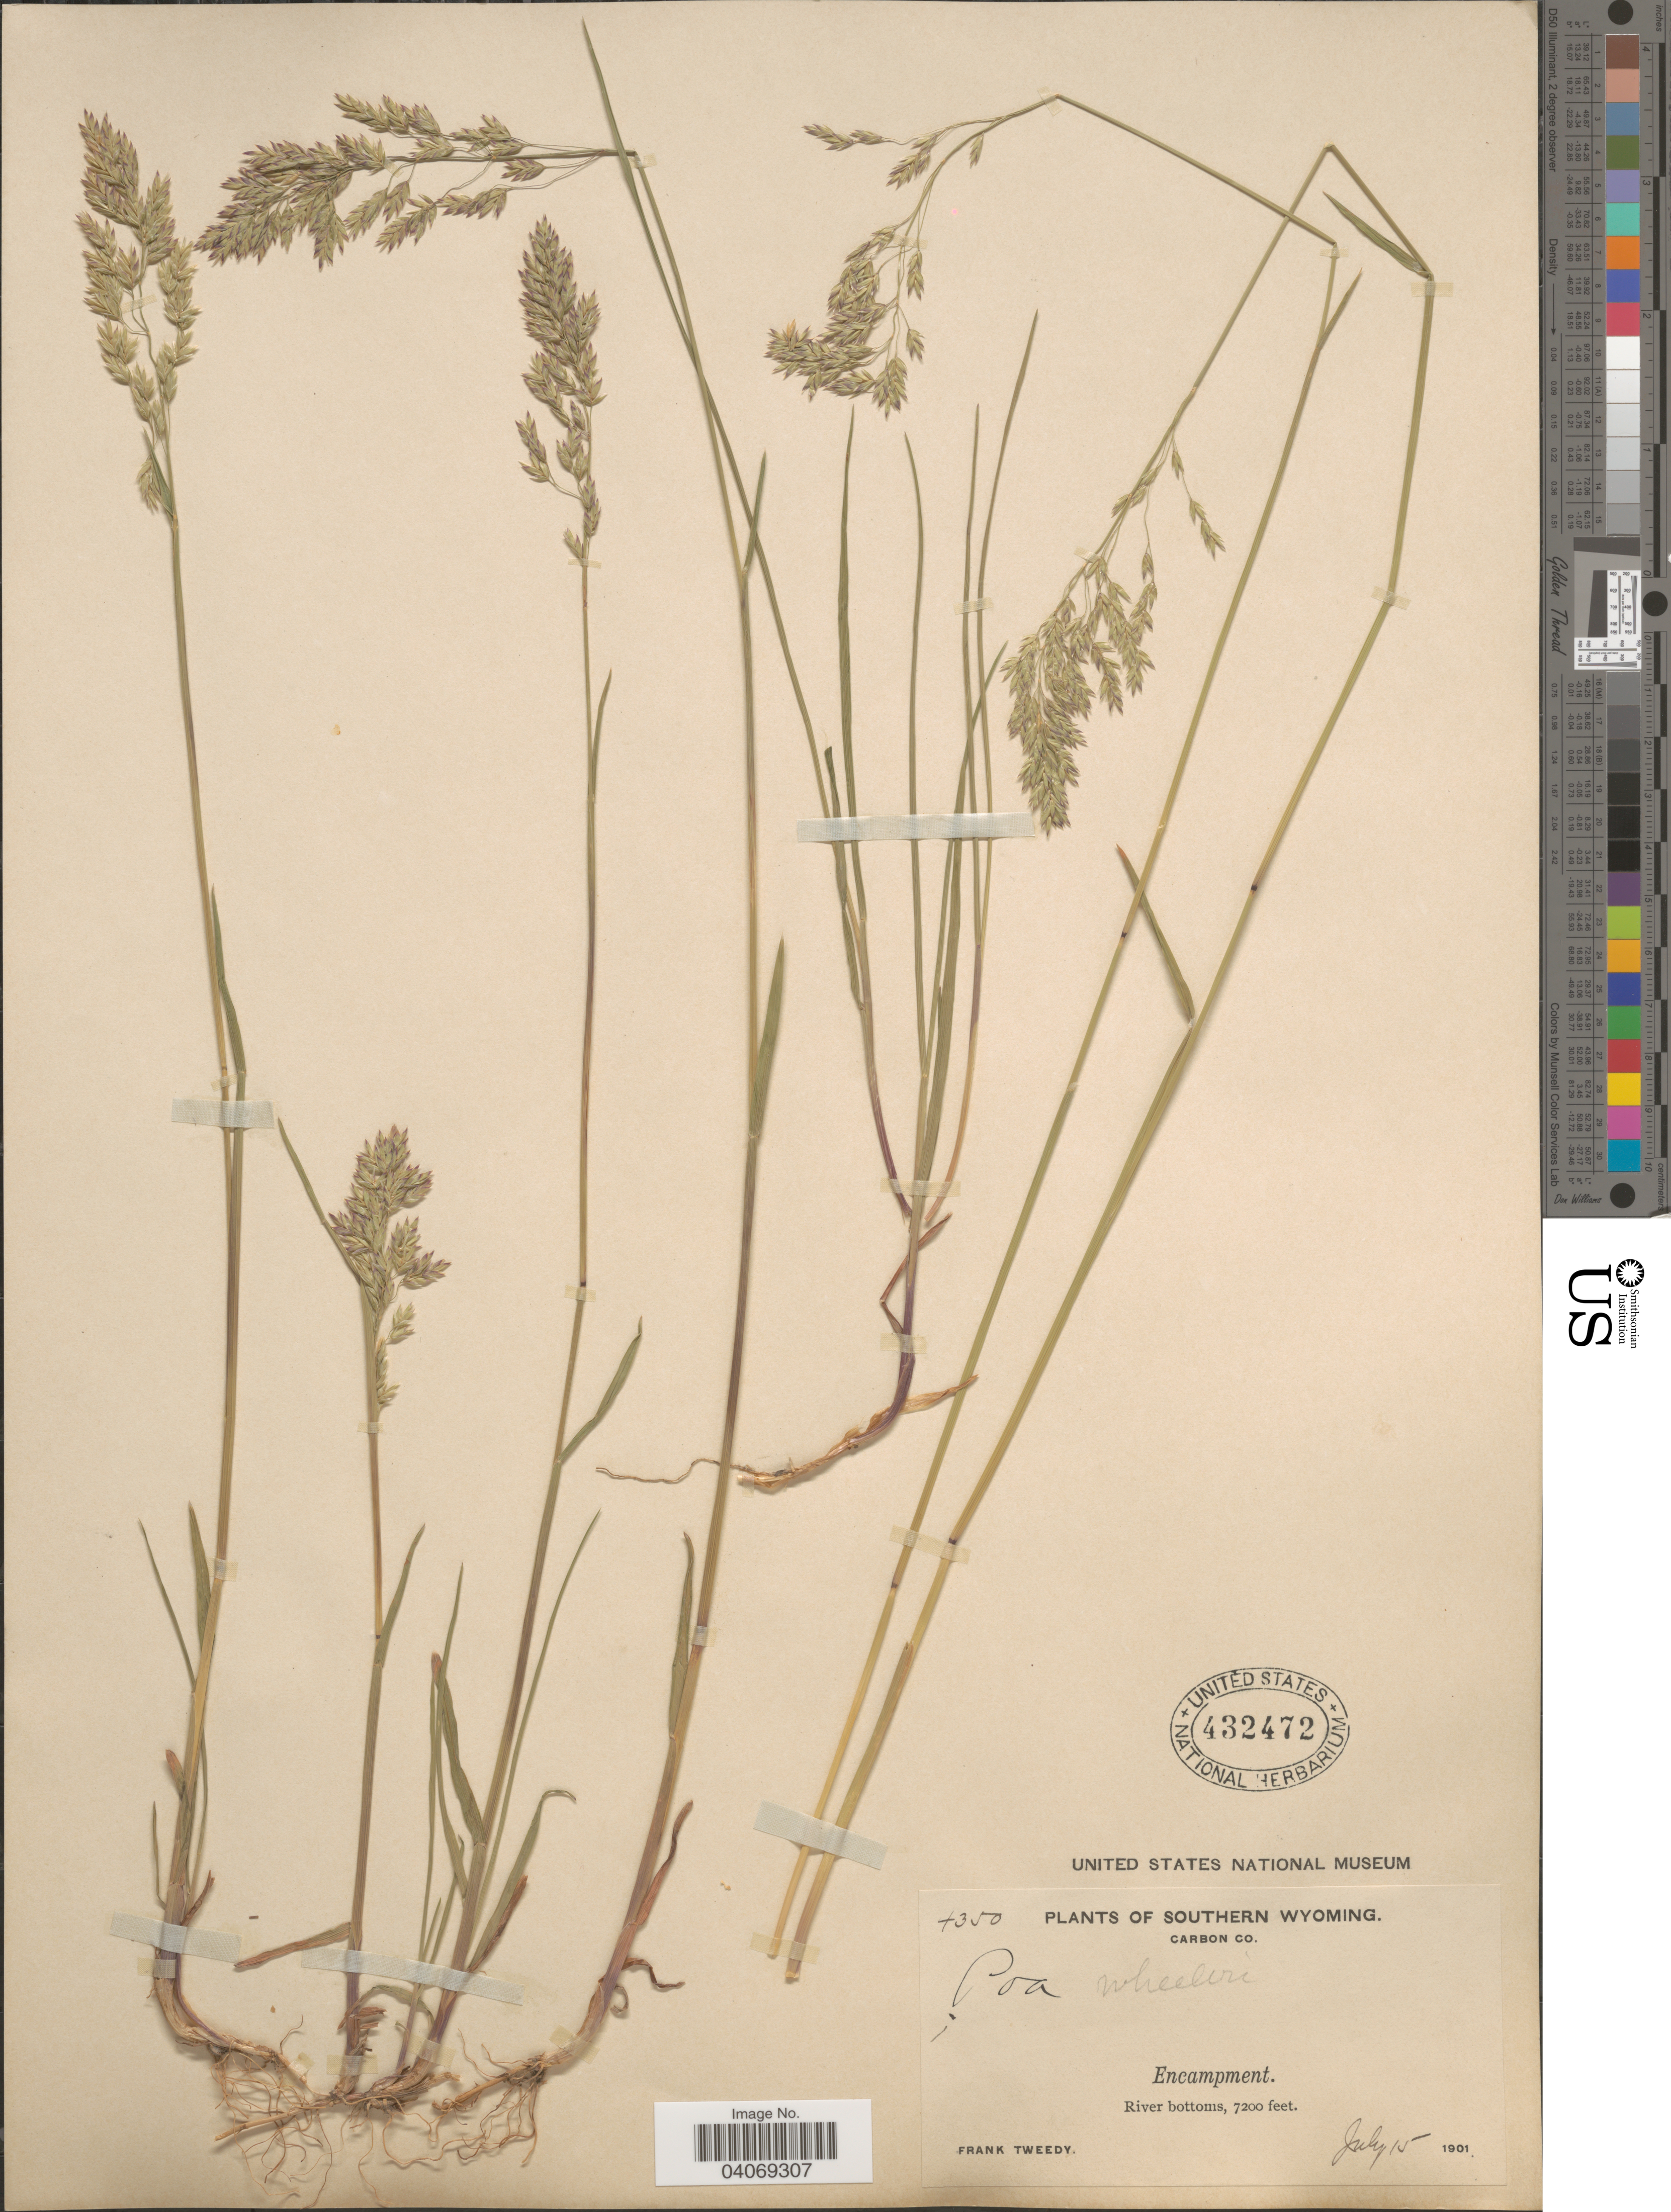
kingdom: Plantae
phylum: Tracheophyta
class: Liliopsida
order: Poales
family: Poaceae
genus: Poa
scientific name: Poa wheeleri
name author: Vasey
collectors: F. Tweedy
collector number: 4350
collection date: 1901-07-15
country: United States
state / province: Wyoming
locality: Southern Wyoming. Carbon Co. Encampment. River bottoms.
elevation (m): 2195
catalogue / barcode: US 432472